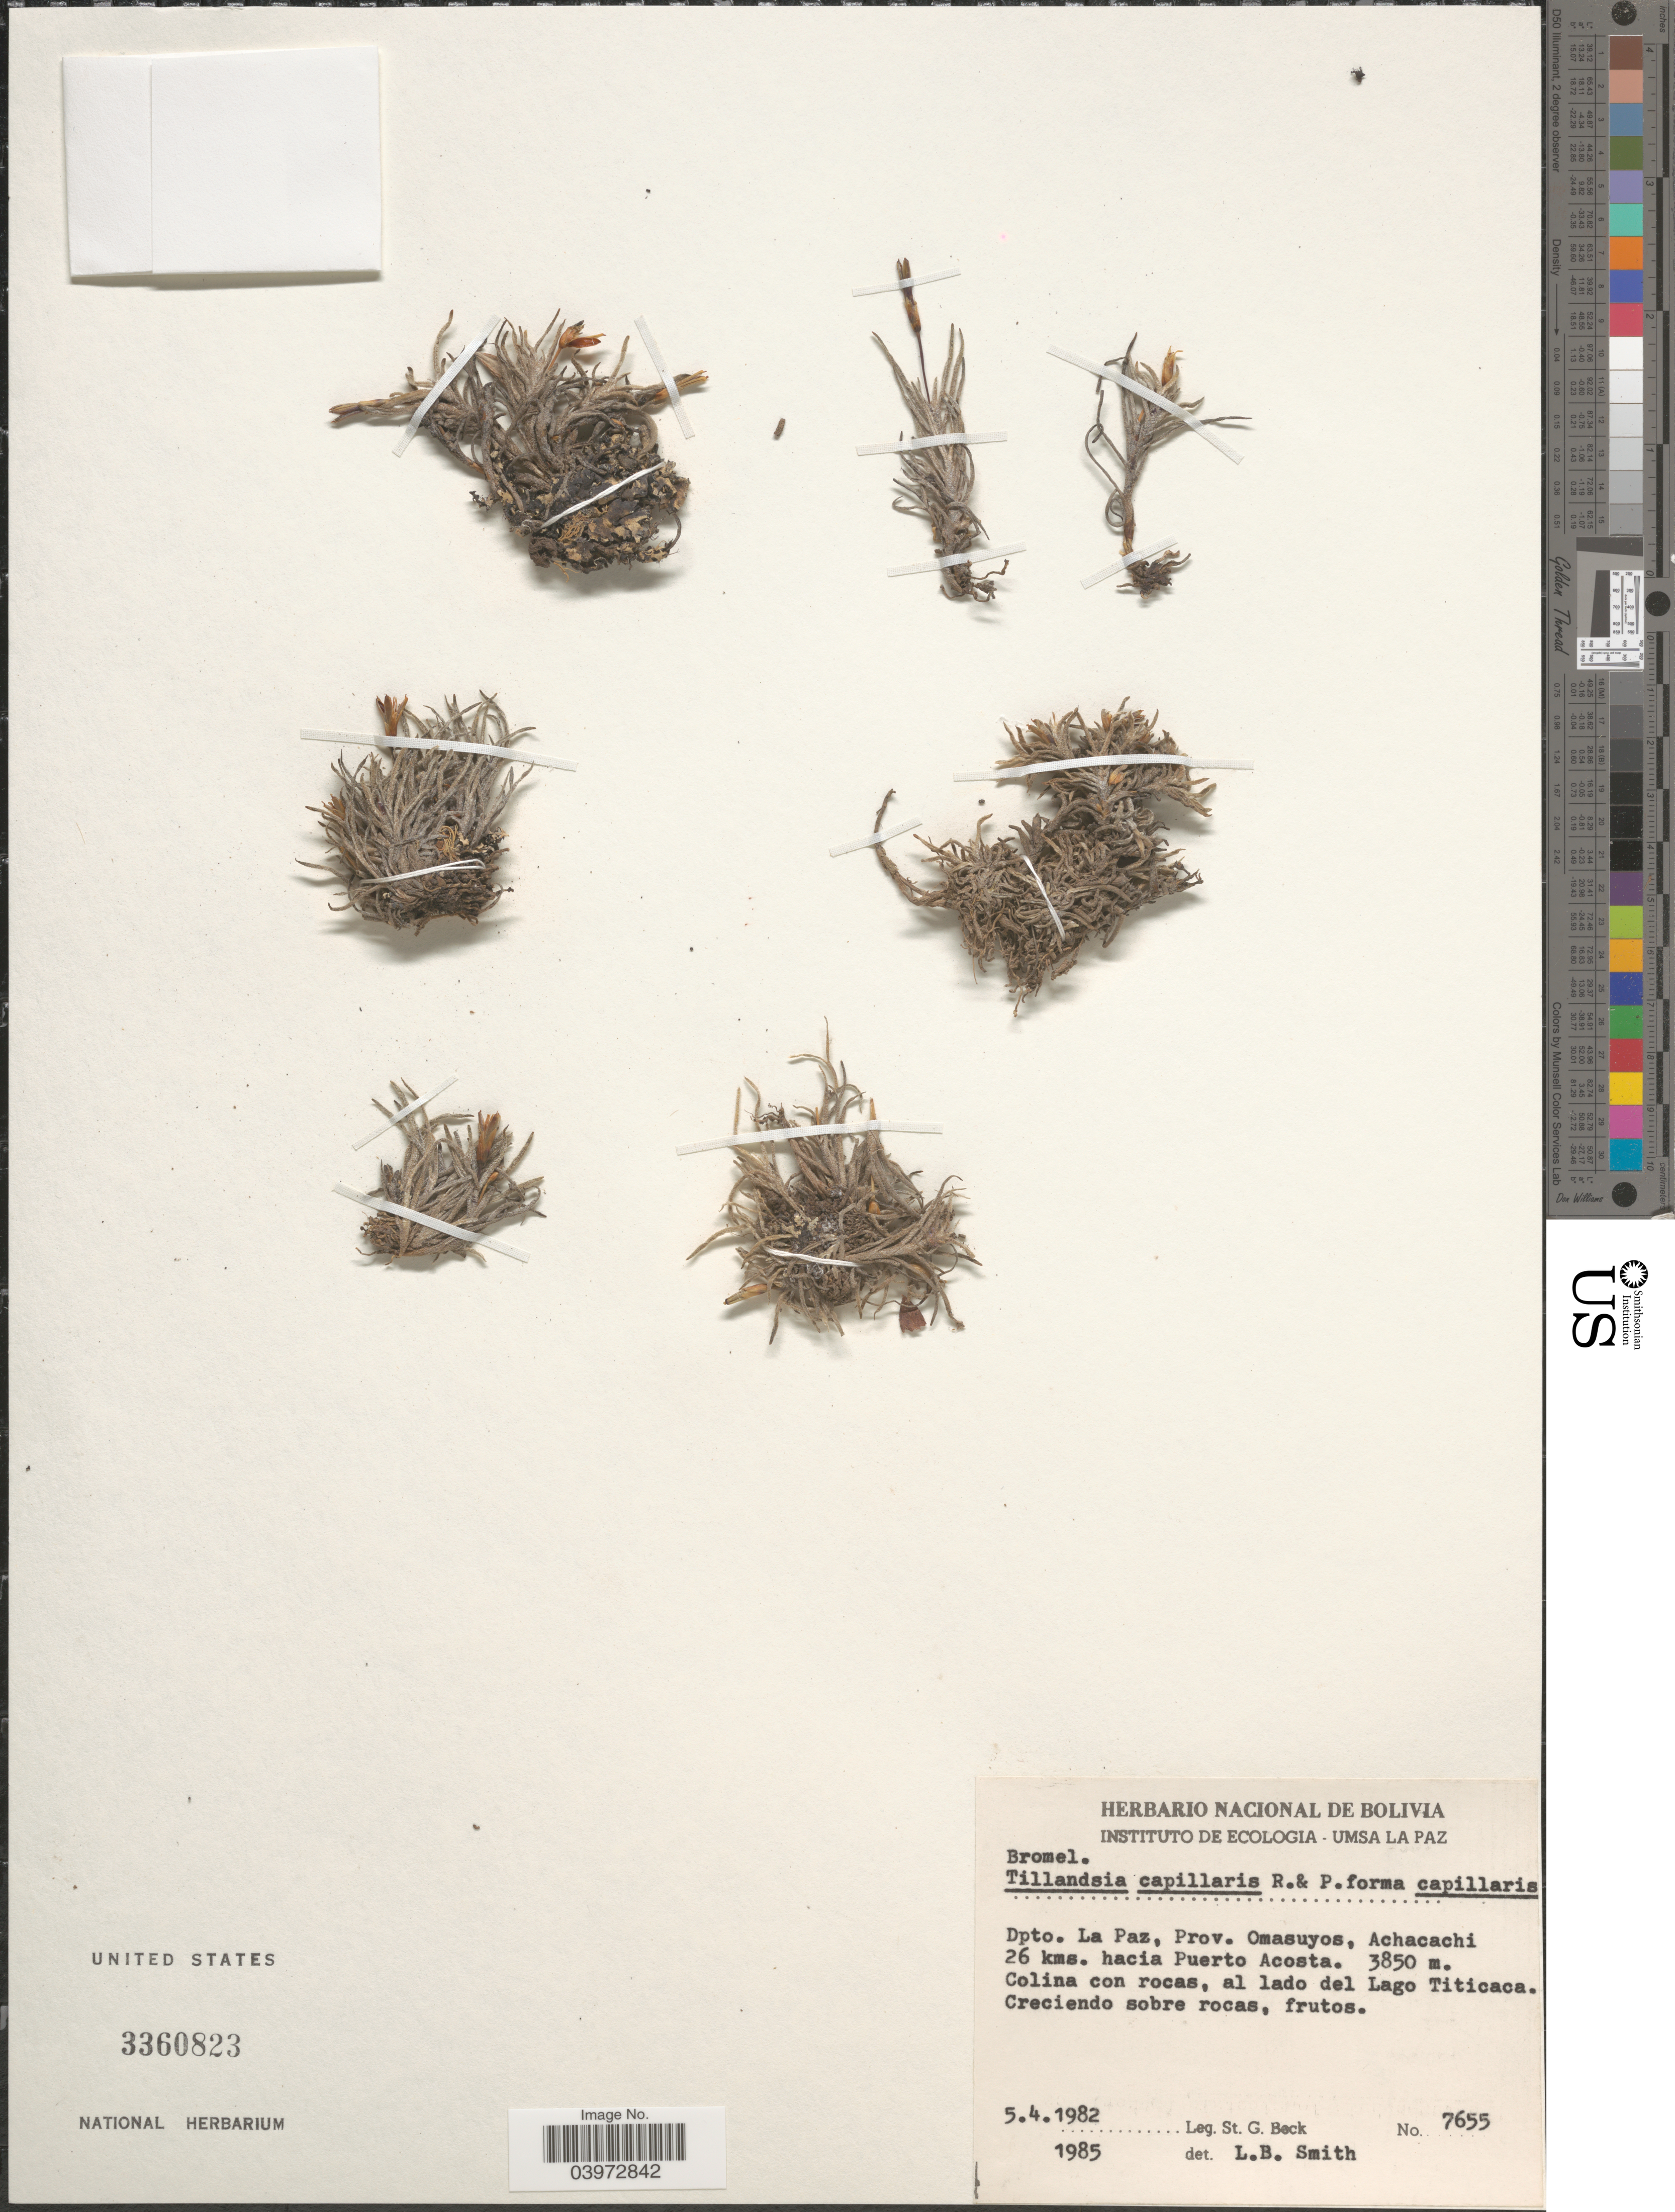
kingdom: Plantae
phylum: Tracheophyta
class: Liliopsida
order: Poales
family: Bromeliaceae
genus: Tillandsia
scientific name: Tillandsia capillaris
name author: Ruiz & Pav.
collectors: S. G. Beck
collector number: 7655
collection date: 1982-04-05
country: Bolivia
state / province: La Paz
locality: Dpto. La Paz, Prov. Omasuyos, Achacachi 26 kms. hacia Puerto Acosta.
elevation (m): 3850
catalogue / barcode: US 3360823